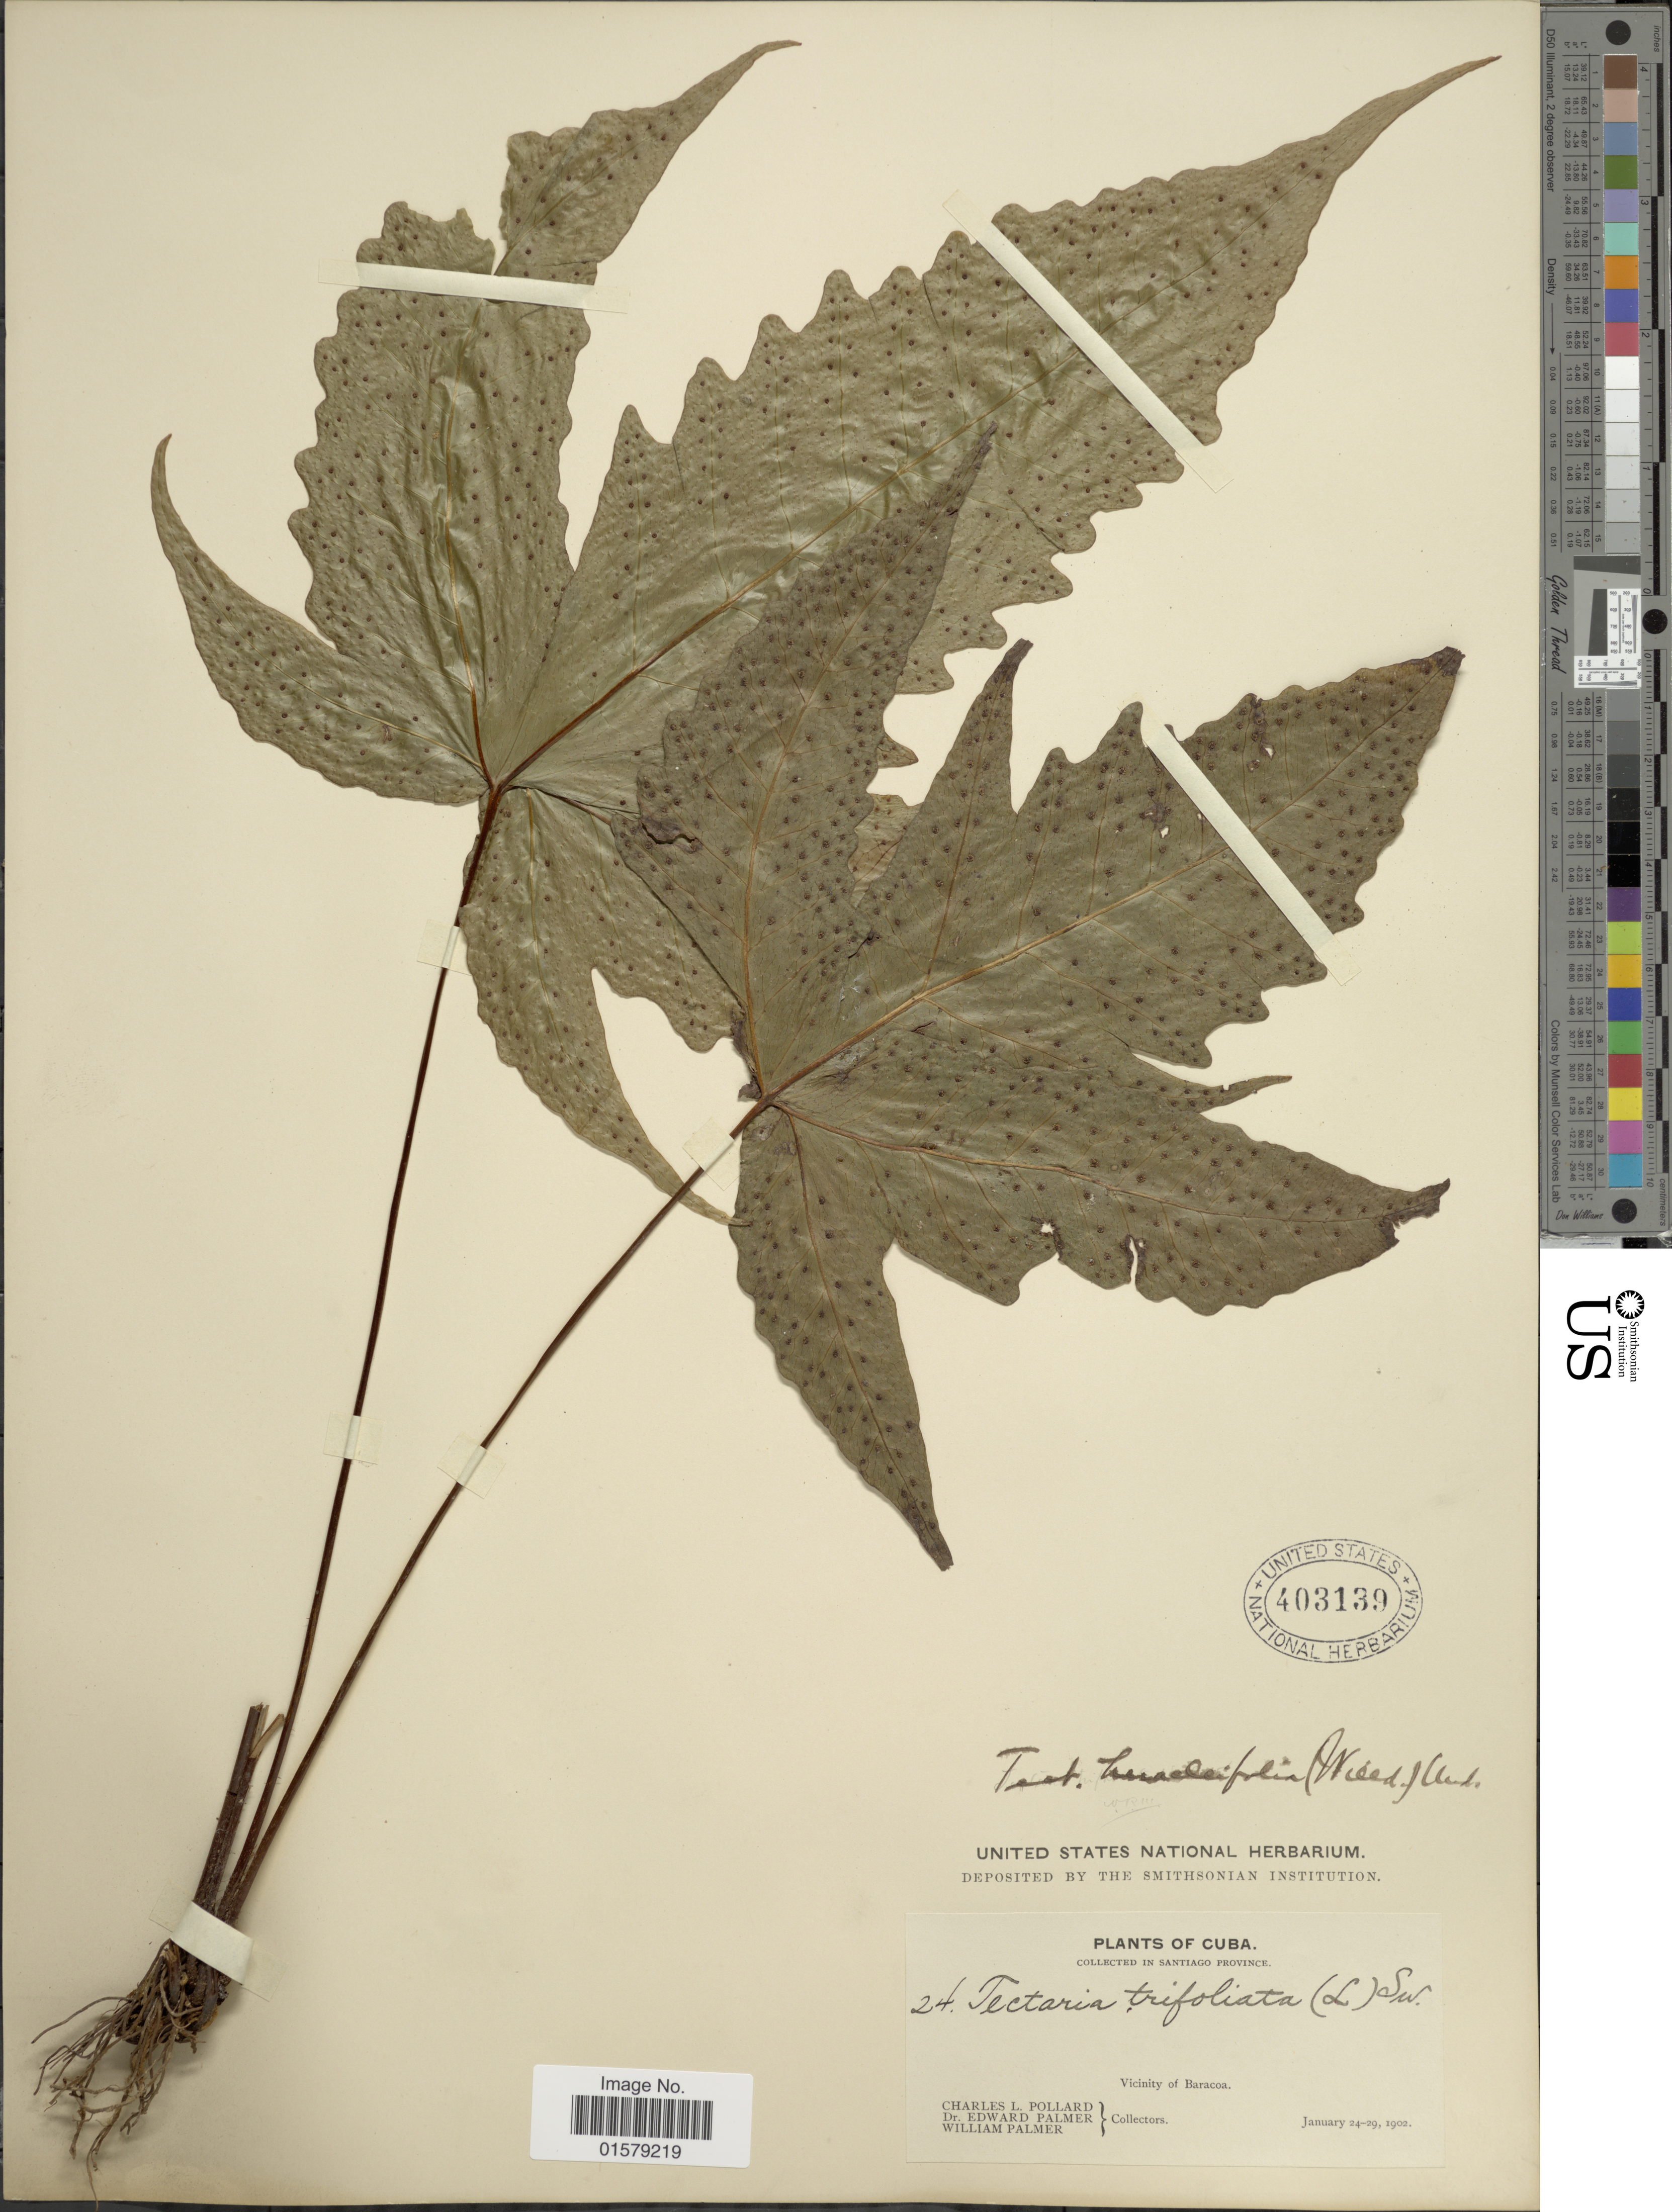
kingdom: Plantae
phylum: Tracheophyta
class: Polypodiopsida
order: Polypodiales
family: Tectariaceae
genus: Tectaria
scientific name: Tectaria heracleifolia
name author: (Willd.) Underw.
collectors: C. L. Pollard, E. Palmer & W. Palmer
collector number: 24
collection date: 1902-01-24/1902-01-29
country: Cuba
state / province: Santiago de Cuba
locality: Vicinity of Baracoa.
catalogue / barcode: US 403139